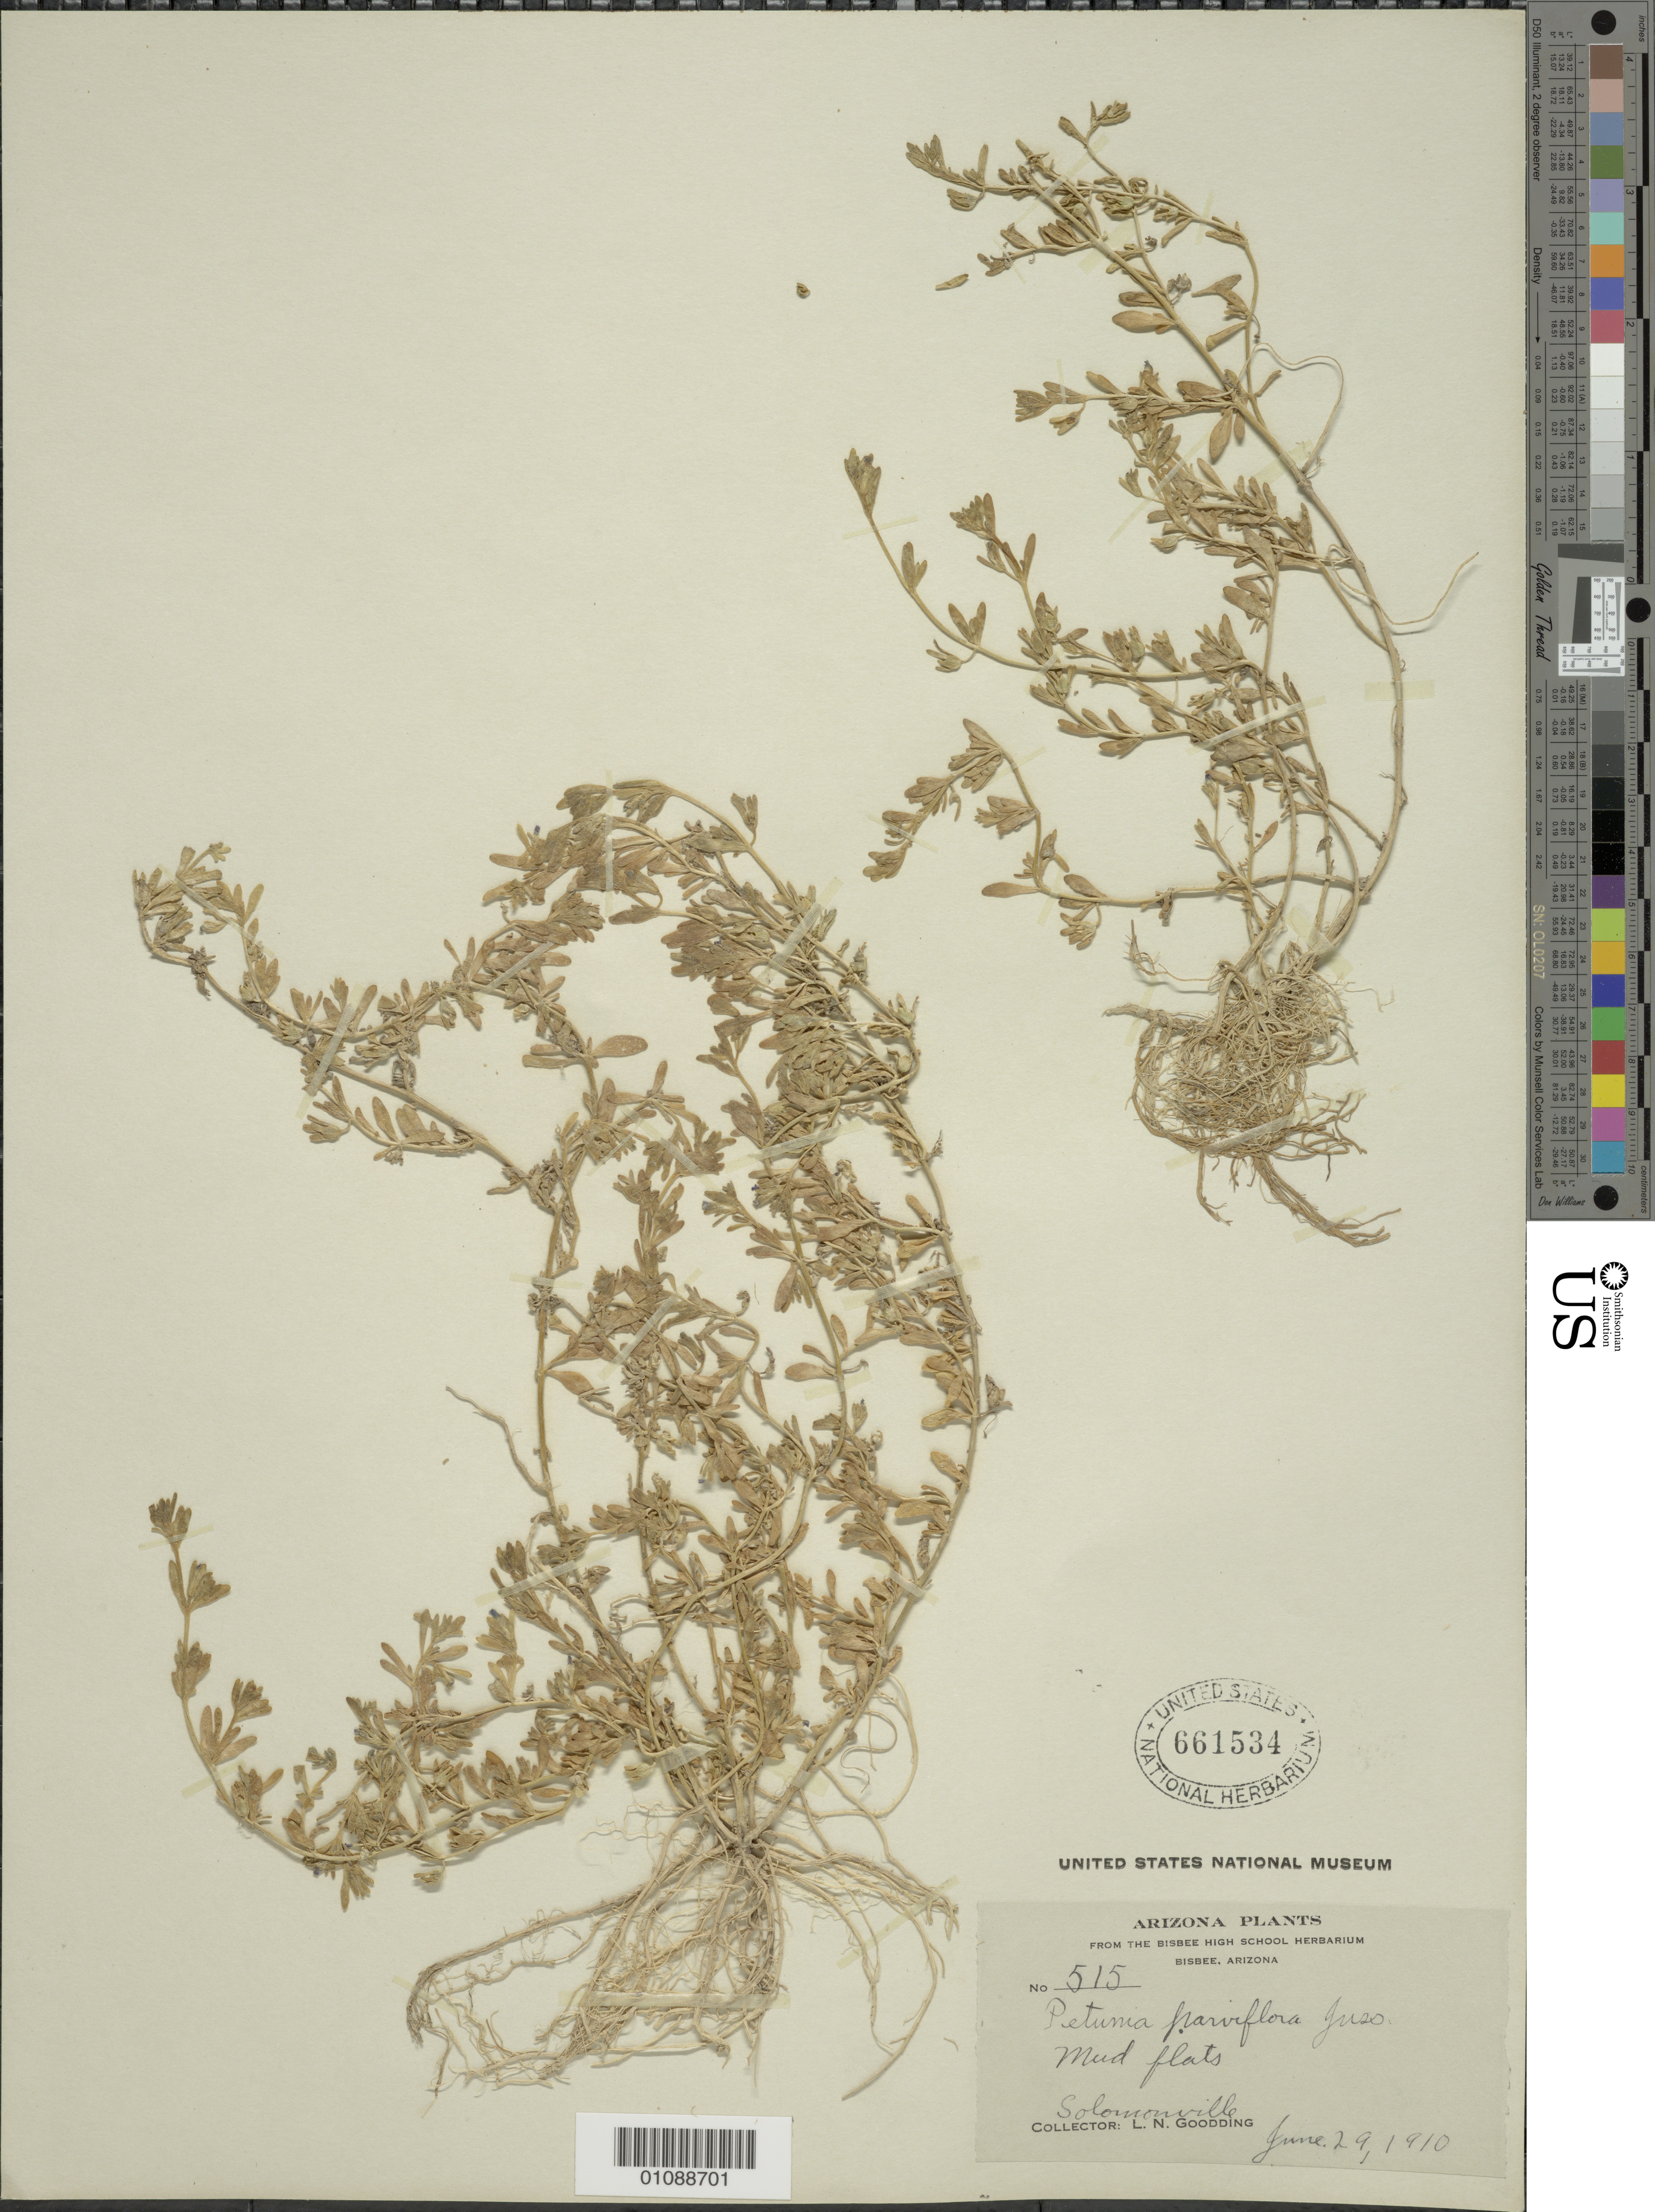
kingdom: Plantae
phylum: Tracheophyta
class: Magnoliopsida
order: Solanales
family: Solanaceae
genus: Petunia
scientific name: Petunia parviflora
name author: Juss.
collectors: L. N. Goodding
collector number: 515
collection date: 1910-06-29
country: United States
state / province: Arizona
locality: Mud flats, Solomonville.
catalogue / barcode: US 661534